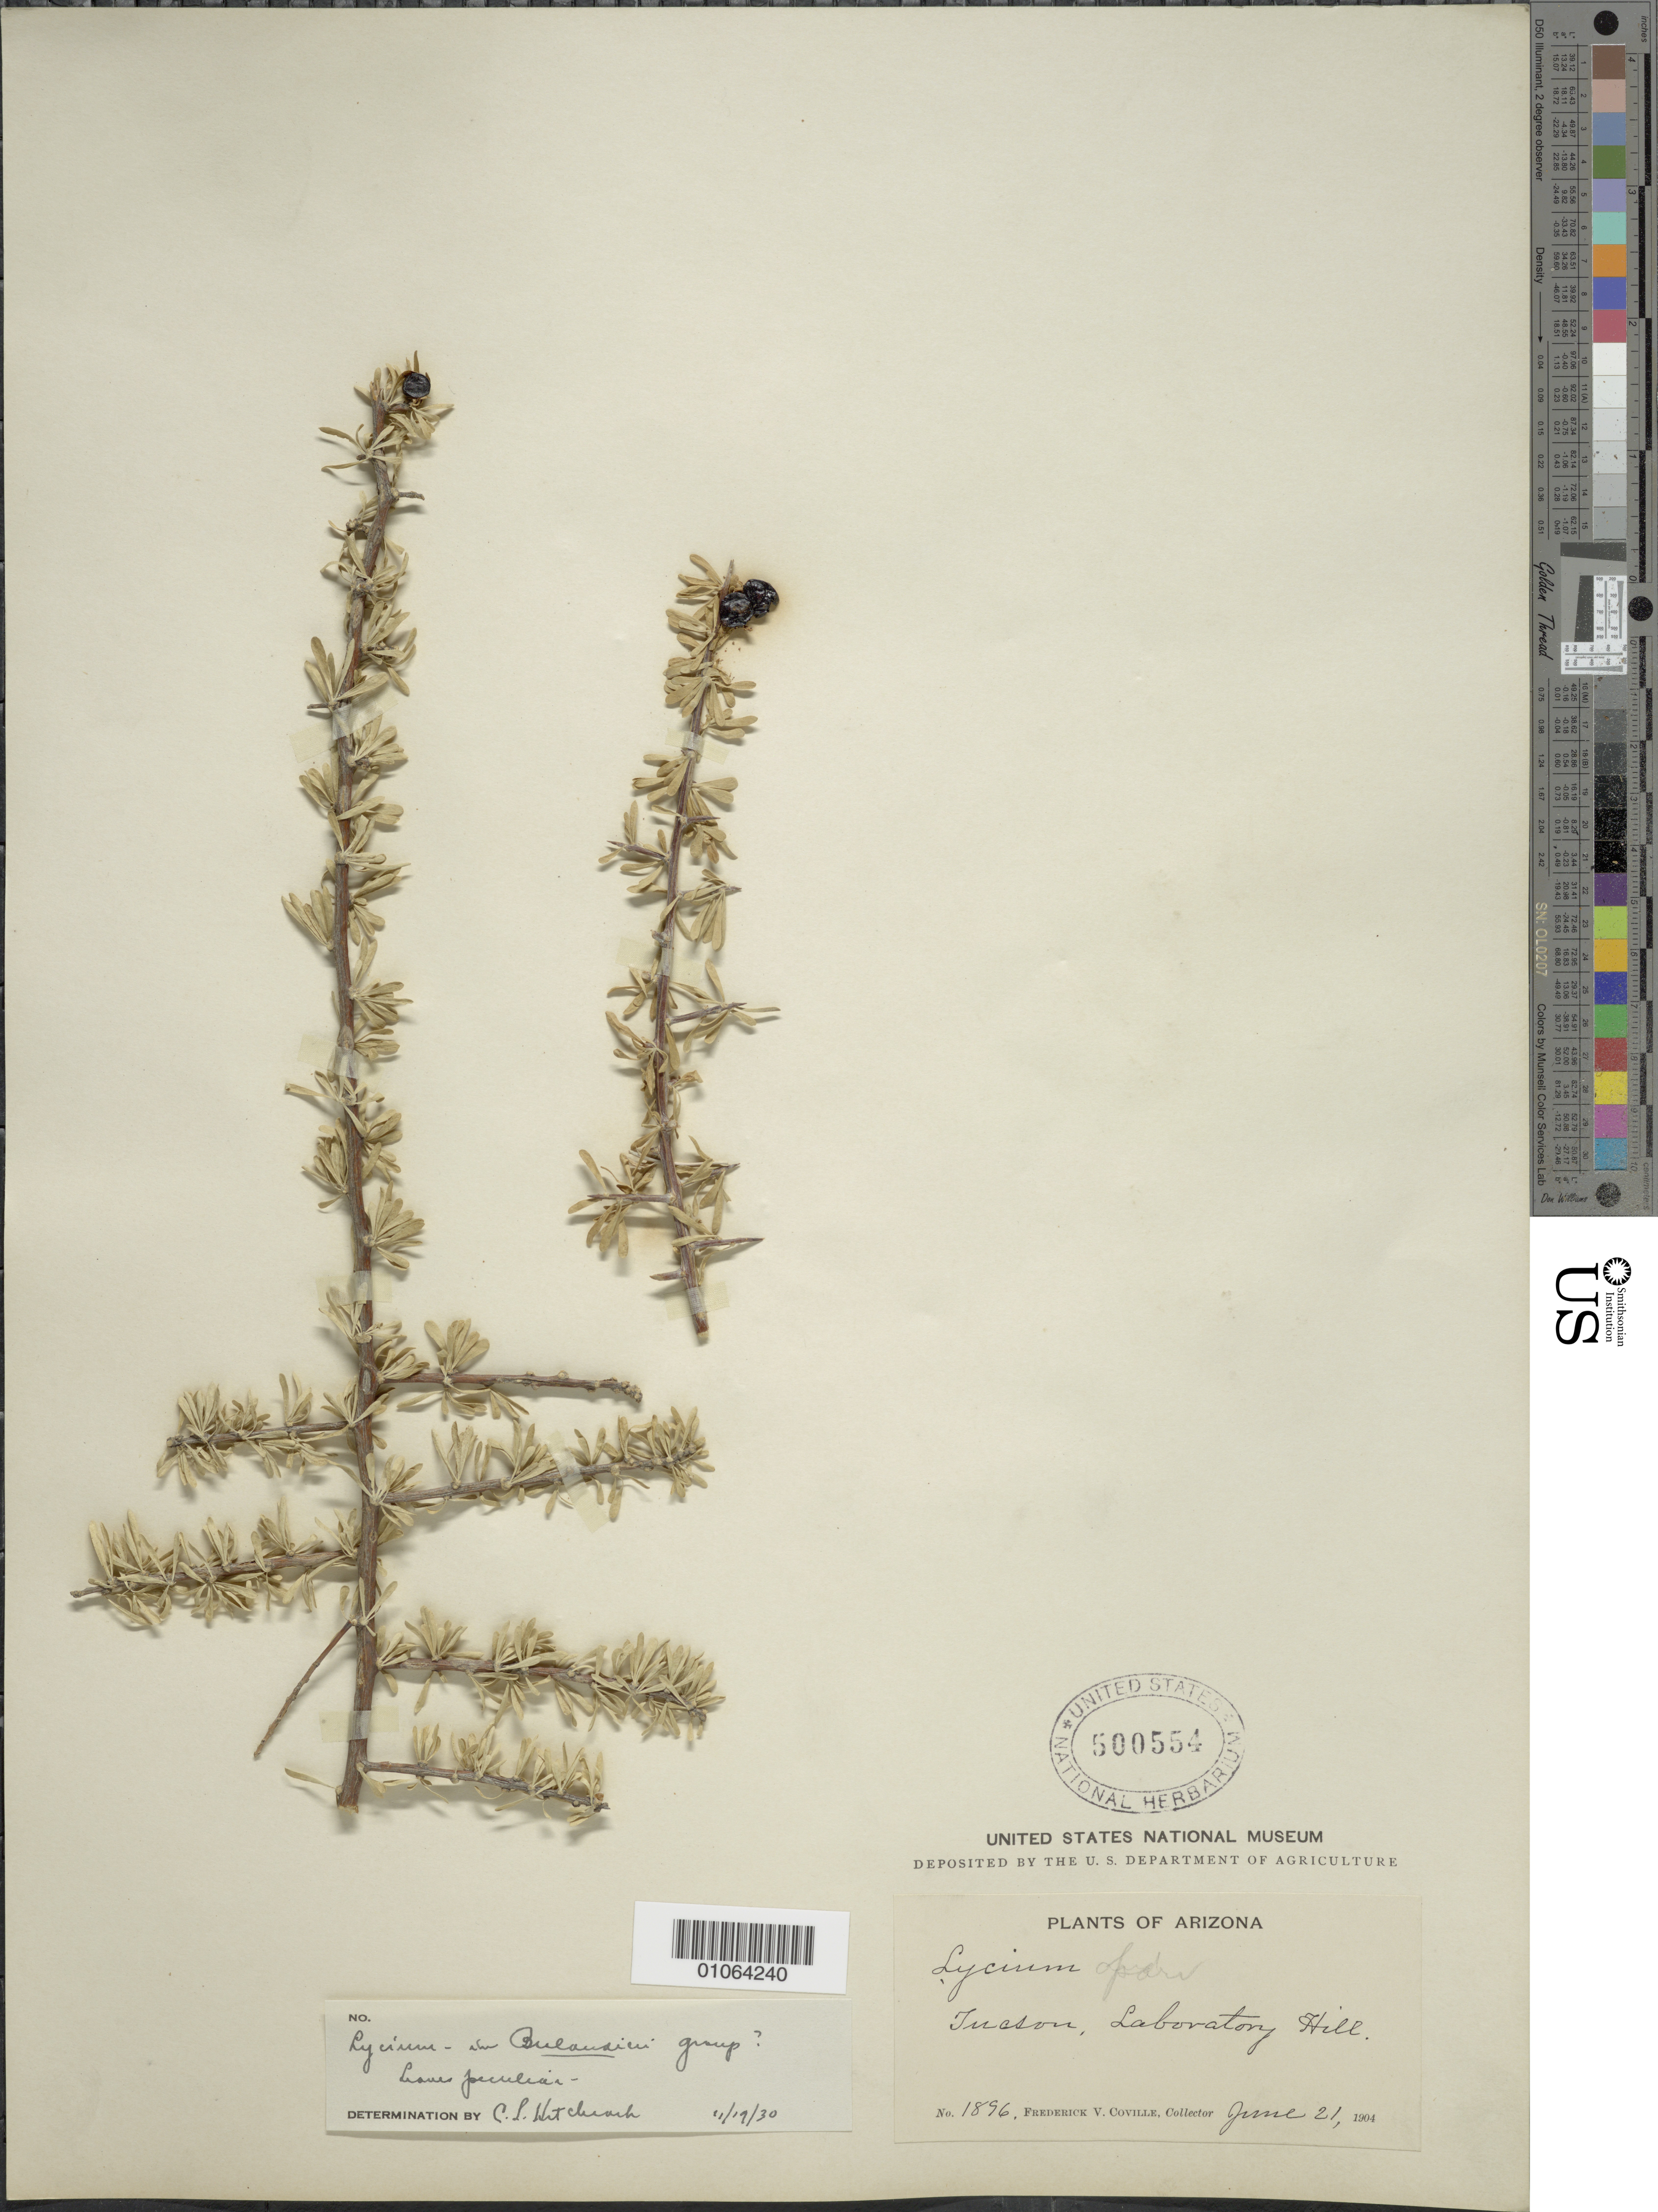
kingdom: Plantae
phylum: Tracheophyta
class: Magnoliopsida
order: Solanales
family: Solanaceae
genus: Lycium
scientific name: Lycium berlandieri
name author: Dunal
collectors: F. V. Coville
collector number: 1896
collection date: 1904-06-21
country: United States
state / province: Arizona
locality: Tucson, Laboratory Hill.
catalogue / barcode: US 500554